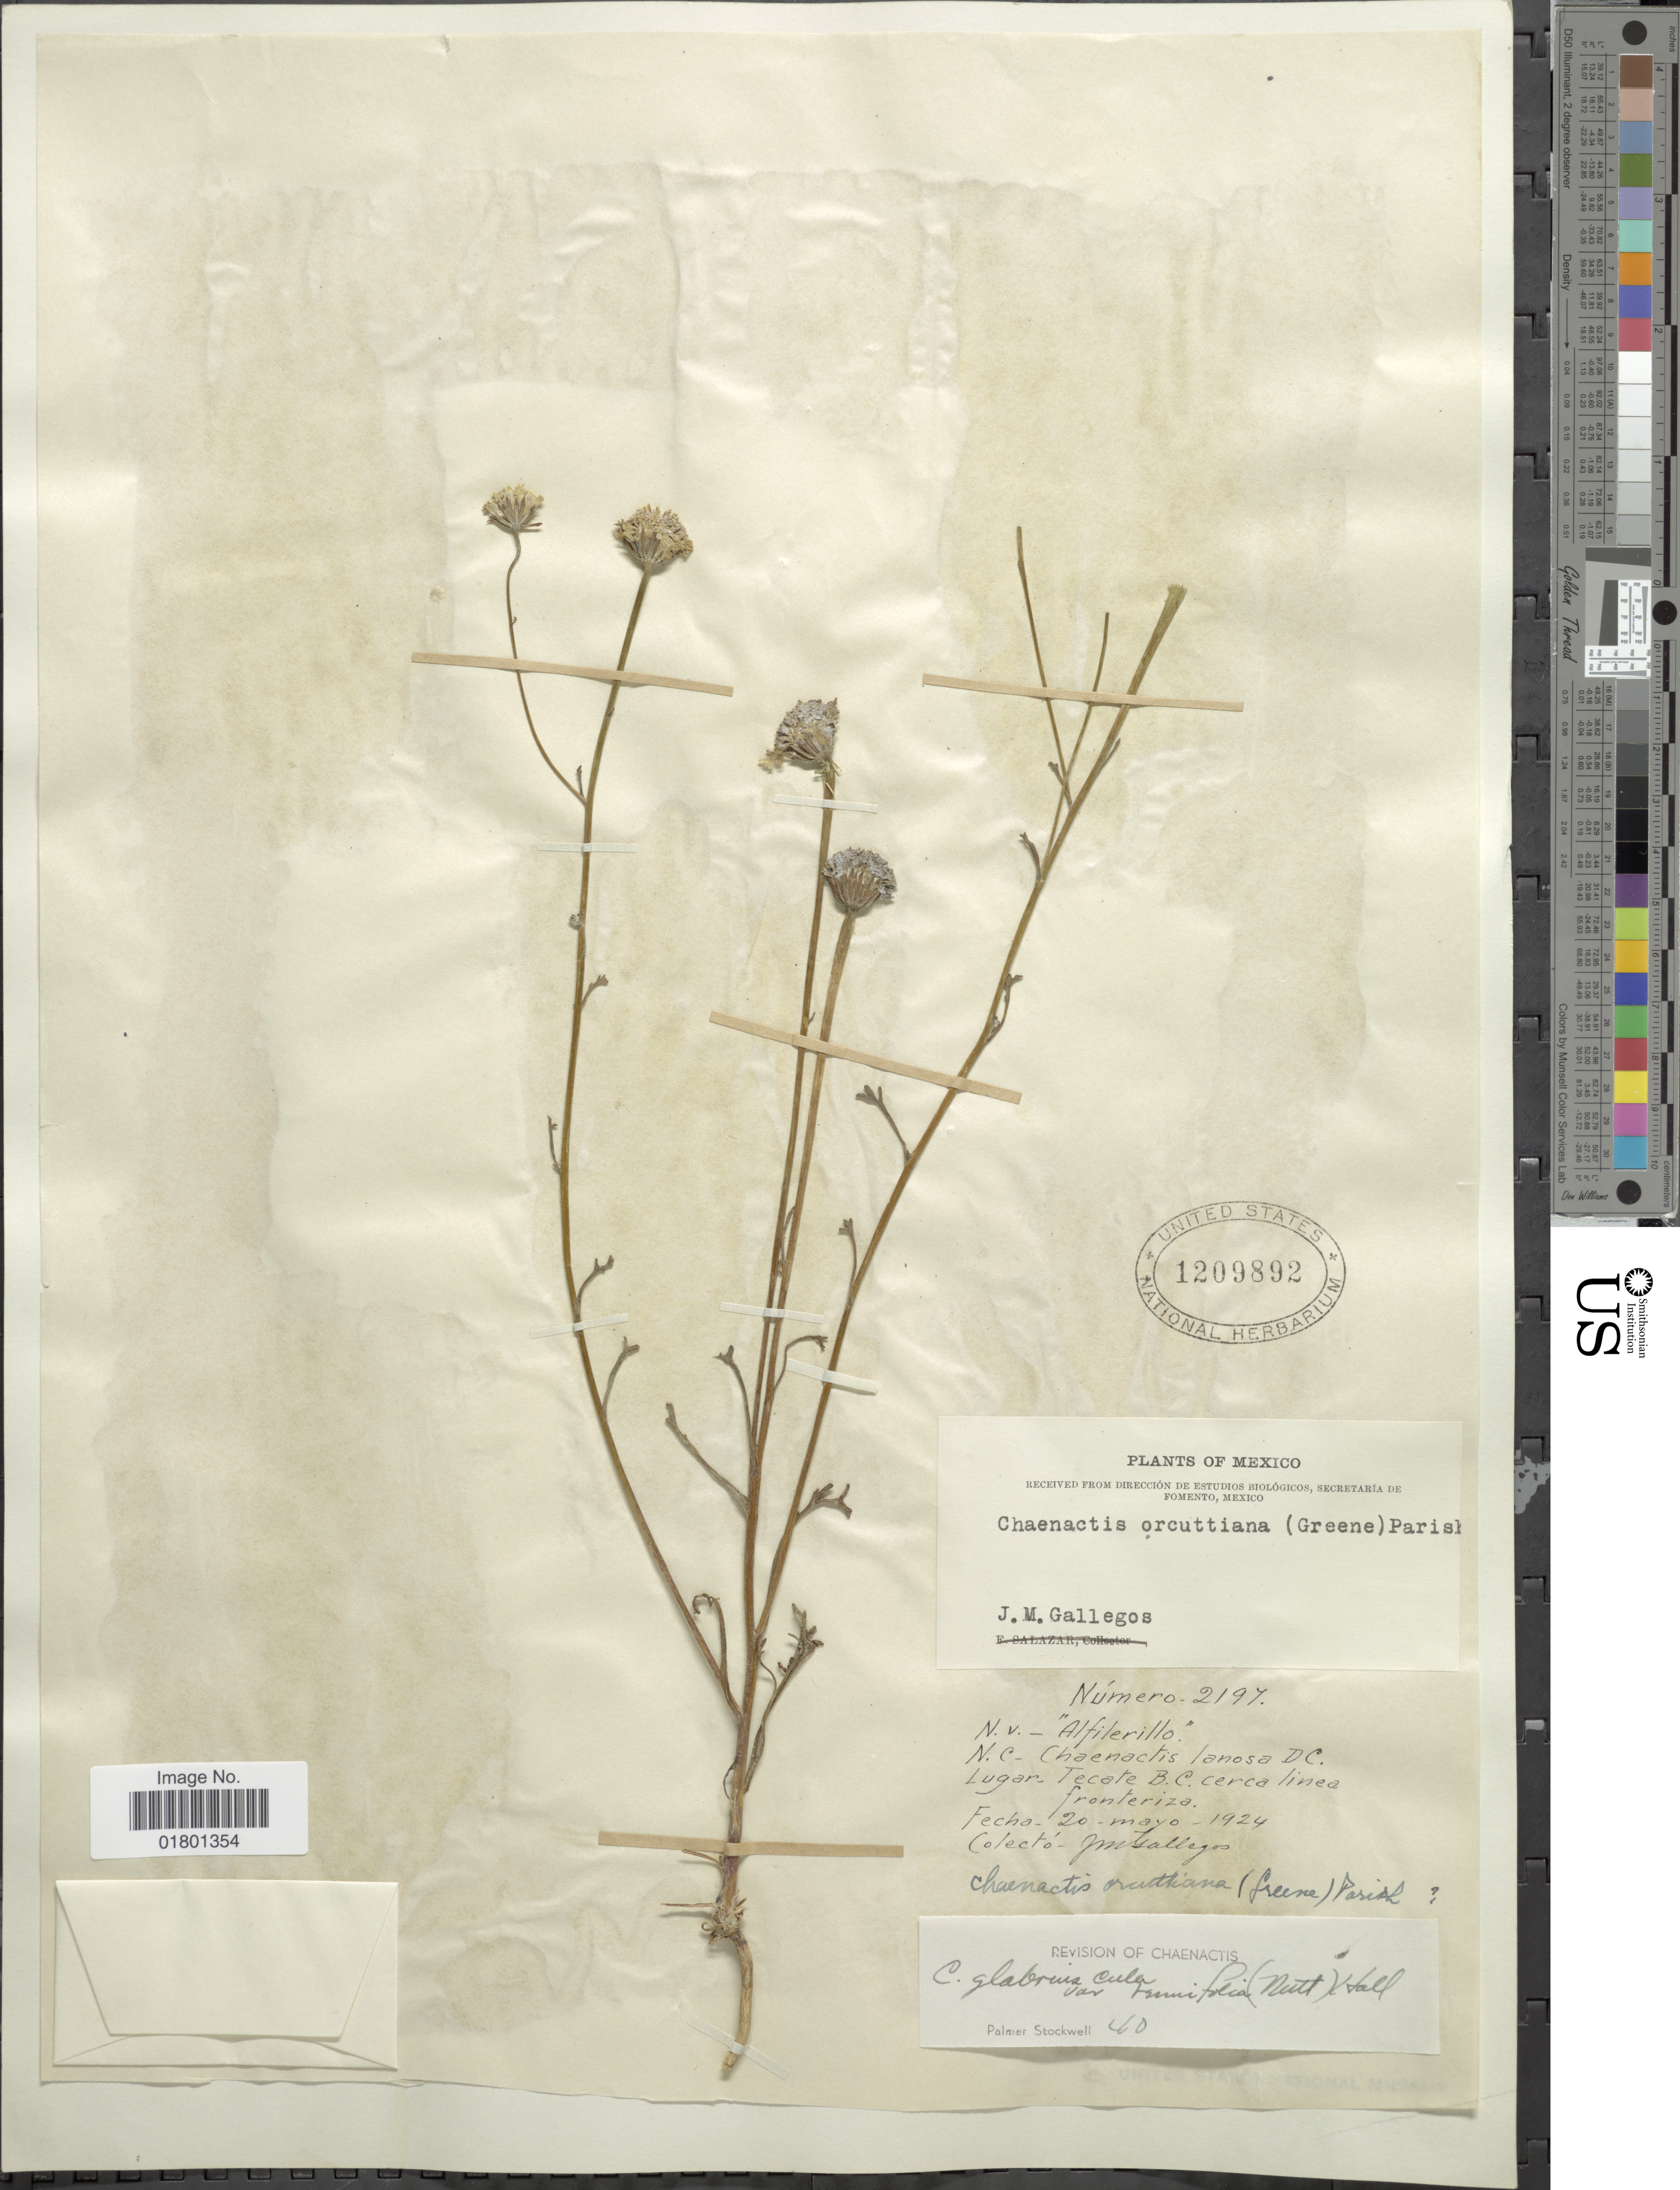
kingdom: Plantae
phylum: Tracheophyta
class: Magnoliopsida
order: Asterales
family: Asteraceae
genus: Chaenactis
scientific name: Chaenactis glabriuscula var. tenuifolia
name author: (Nutt.) Hall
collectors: J. Gallegos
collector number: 2197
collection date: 1924-05-20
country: Mexico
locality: Tecate B.C. cerca linea fronteriza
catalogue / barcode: US 1209892